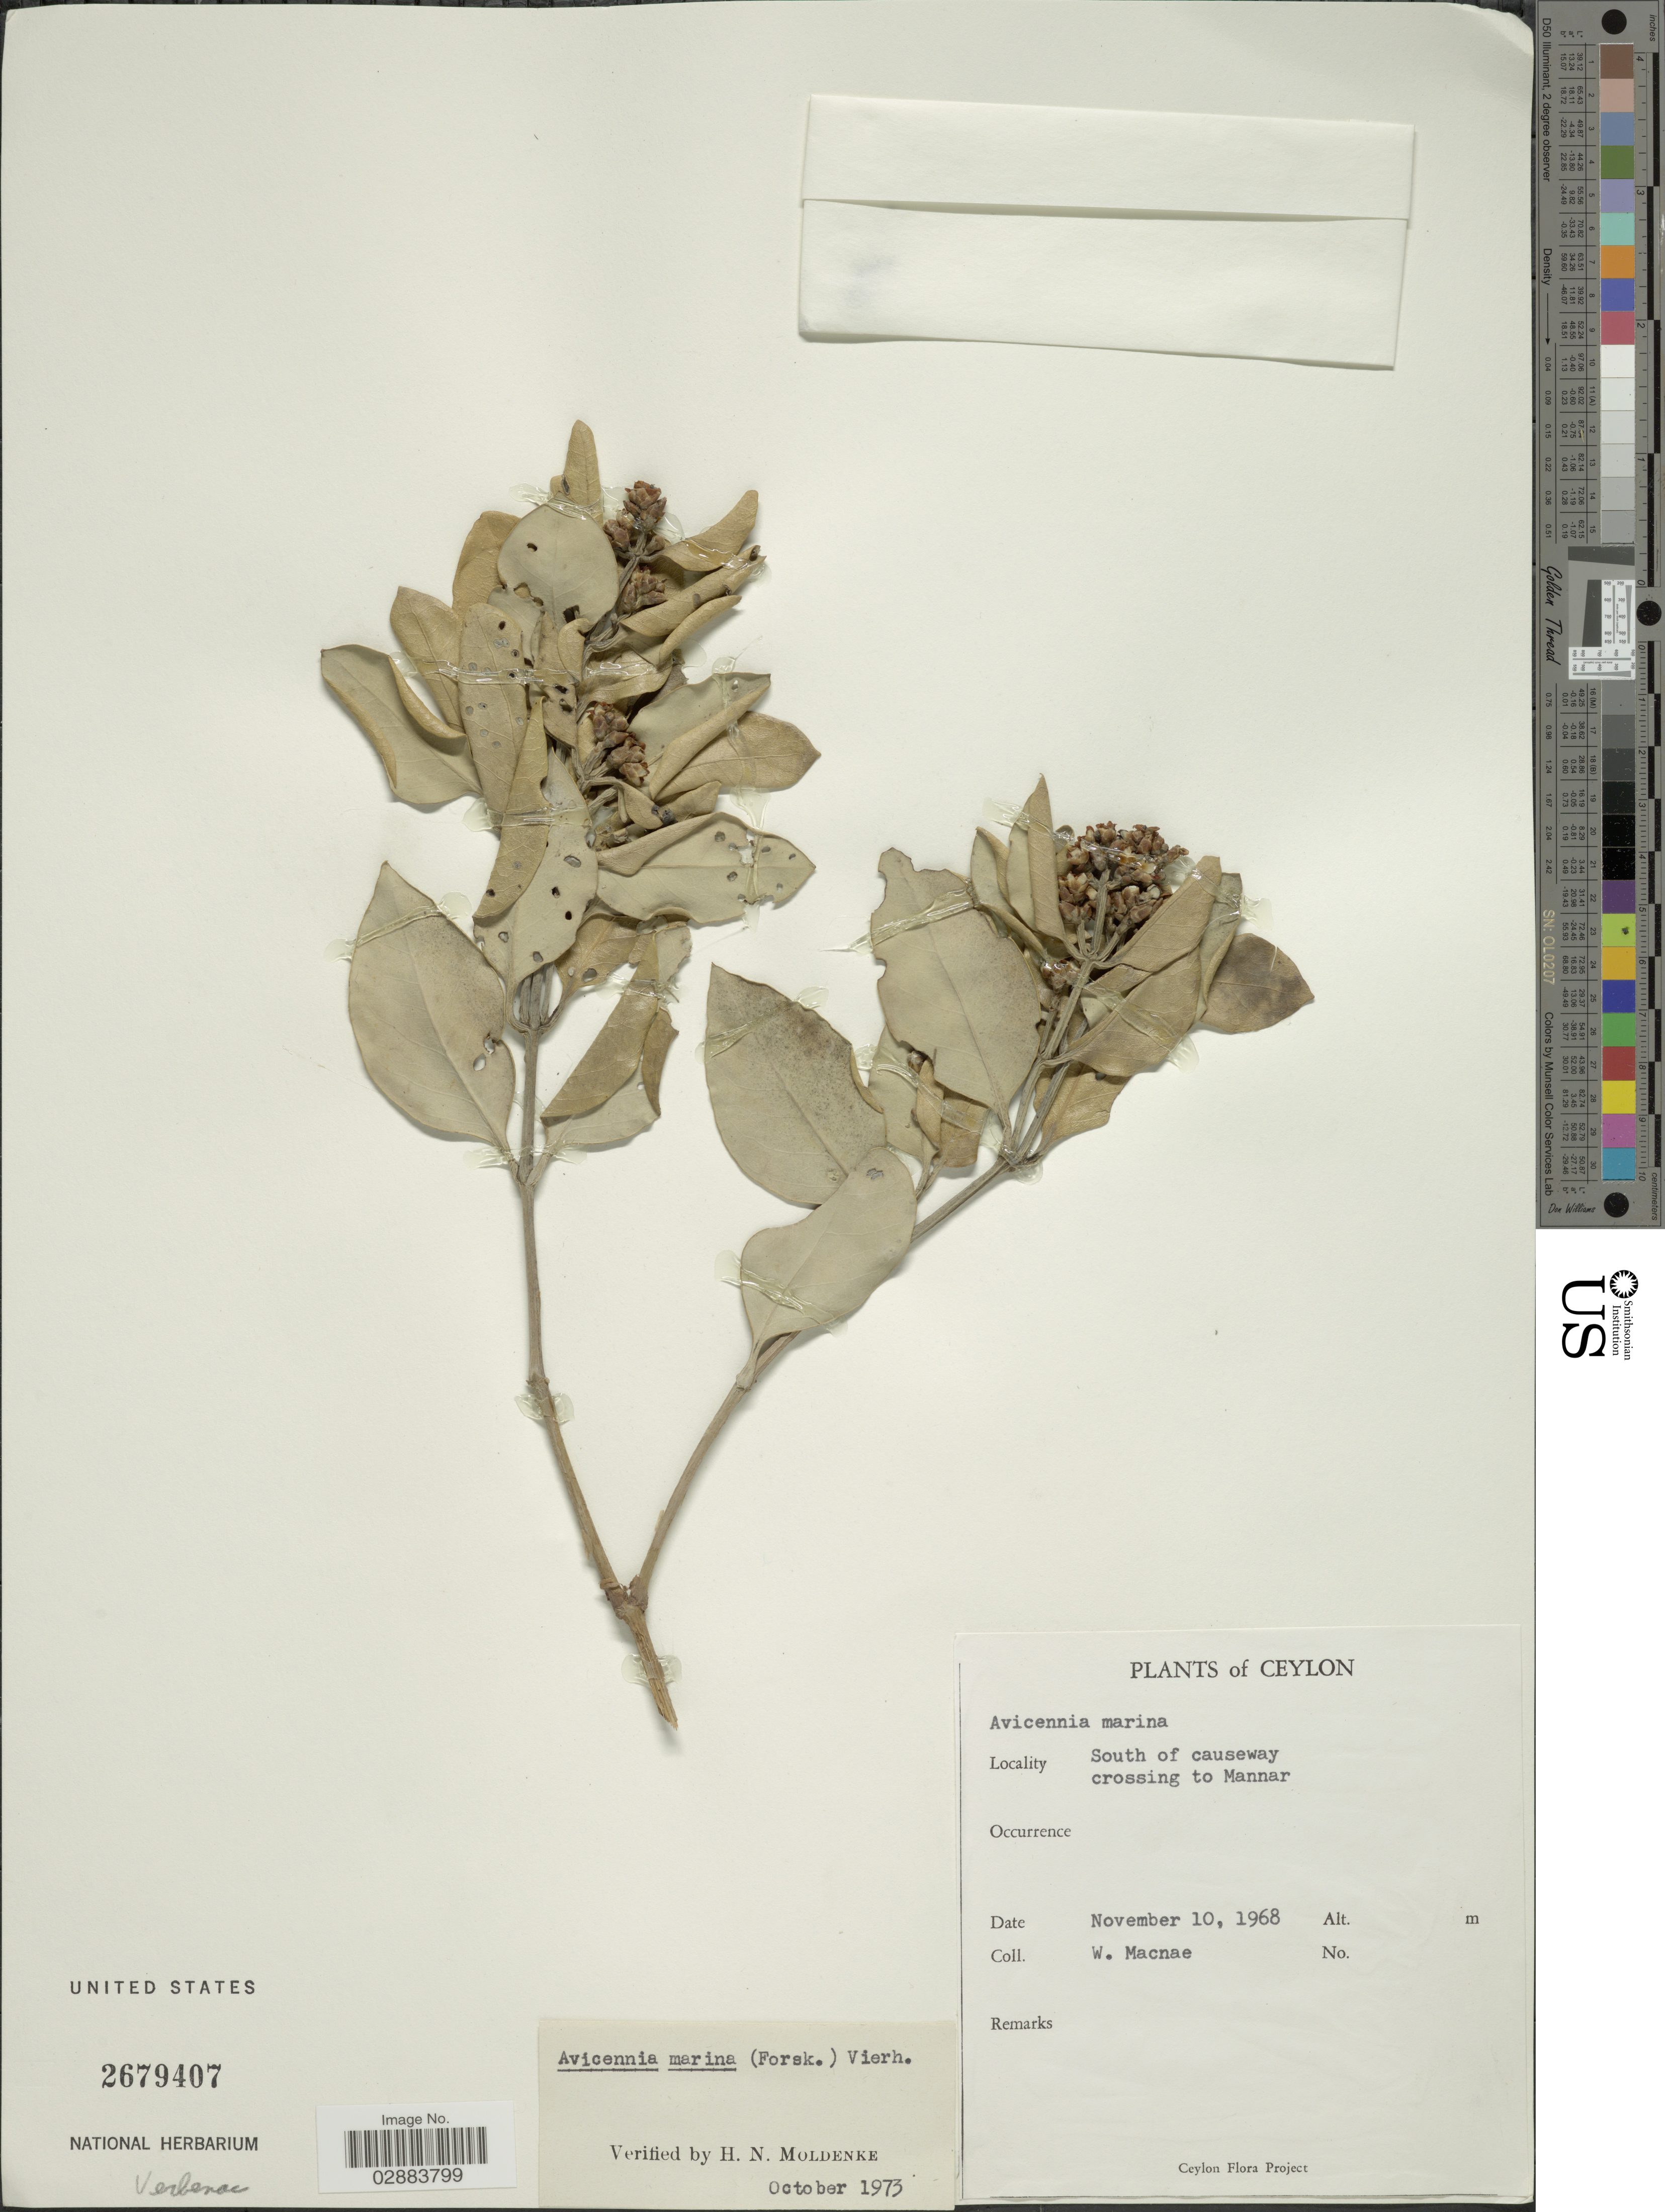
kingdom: Plantae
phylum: Tracheophyta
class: Magnoliopsida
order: Lamiales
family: Acanthaceae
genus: Avicennia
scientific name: Avicennia marina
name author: (Forssk.) Vierh.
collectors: W. MacNae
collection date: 1968-11-10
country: Sri Lanka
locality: Ceylon. South of causeway crossing to Mannar.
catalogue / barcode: US 2679407